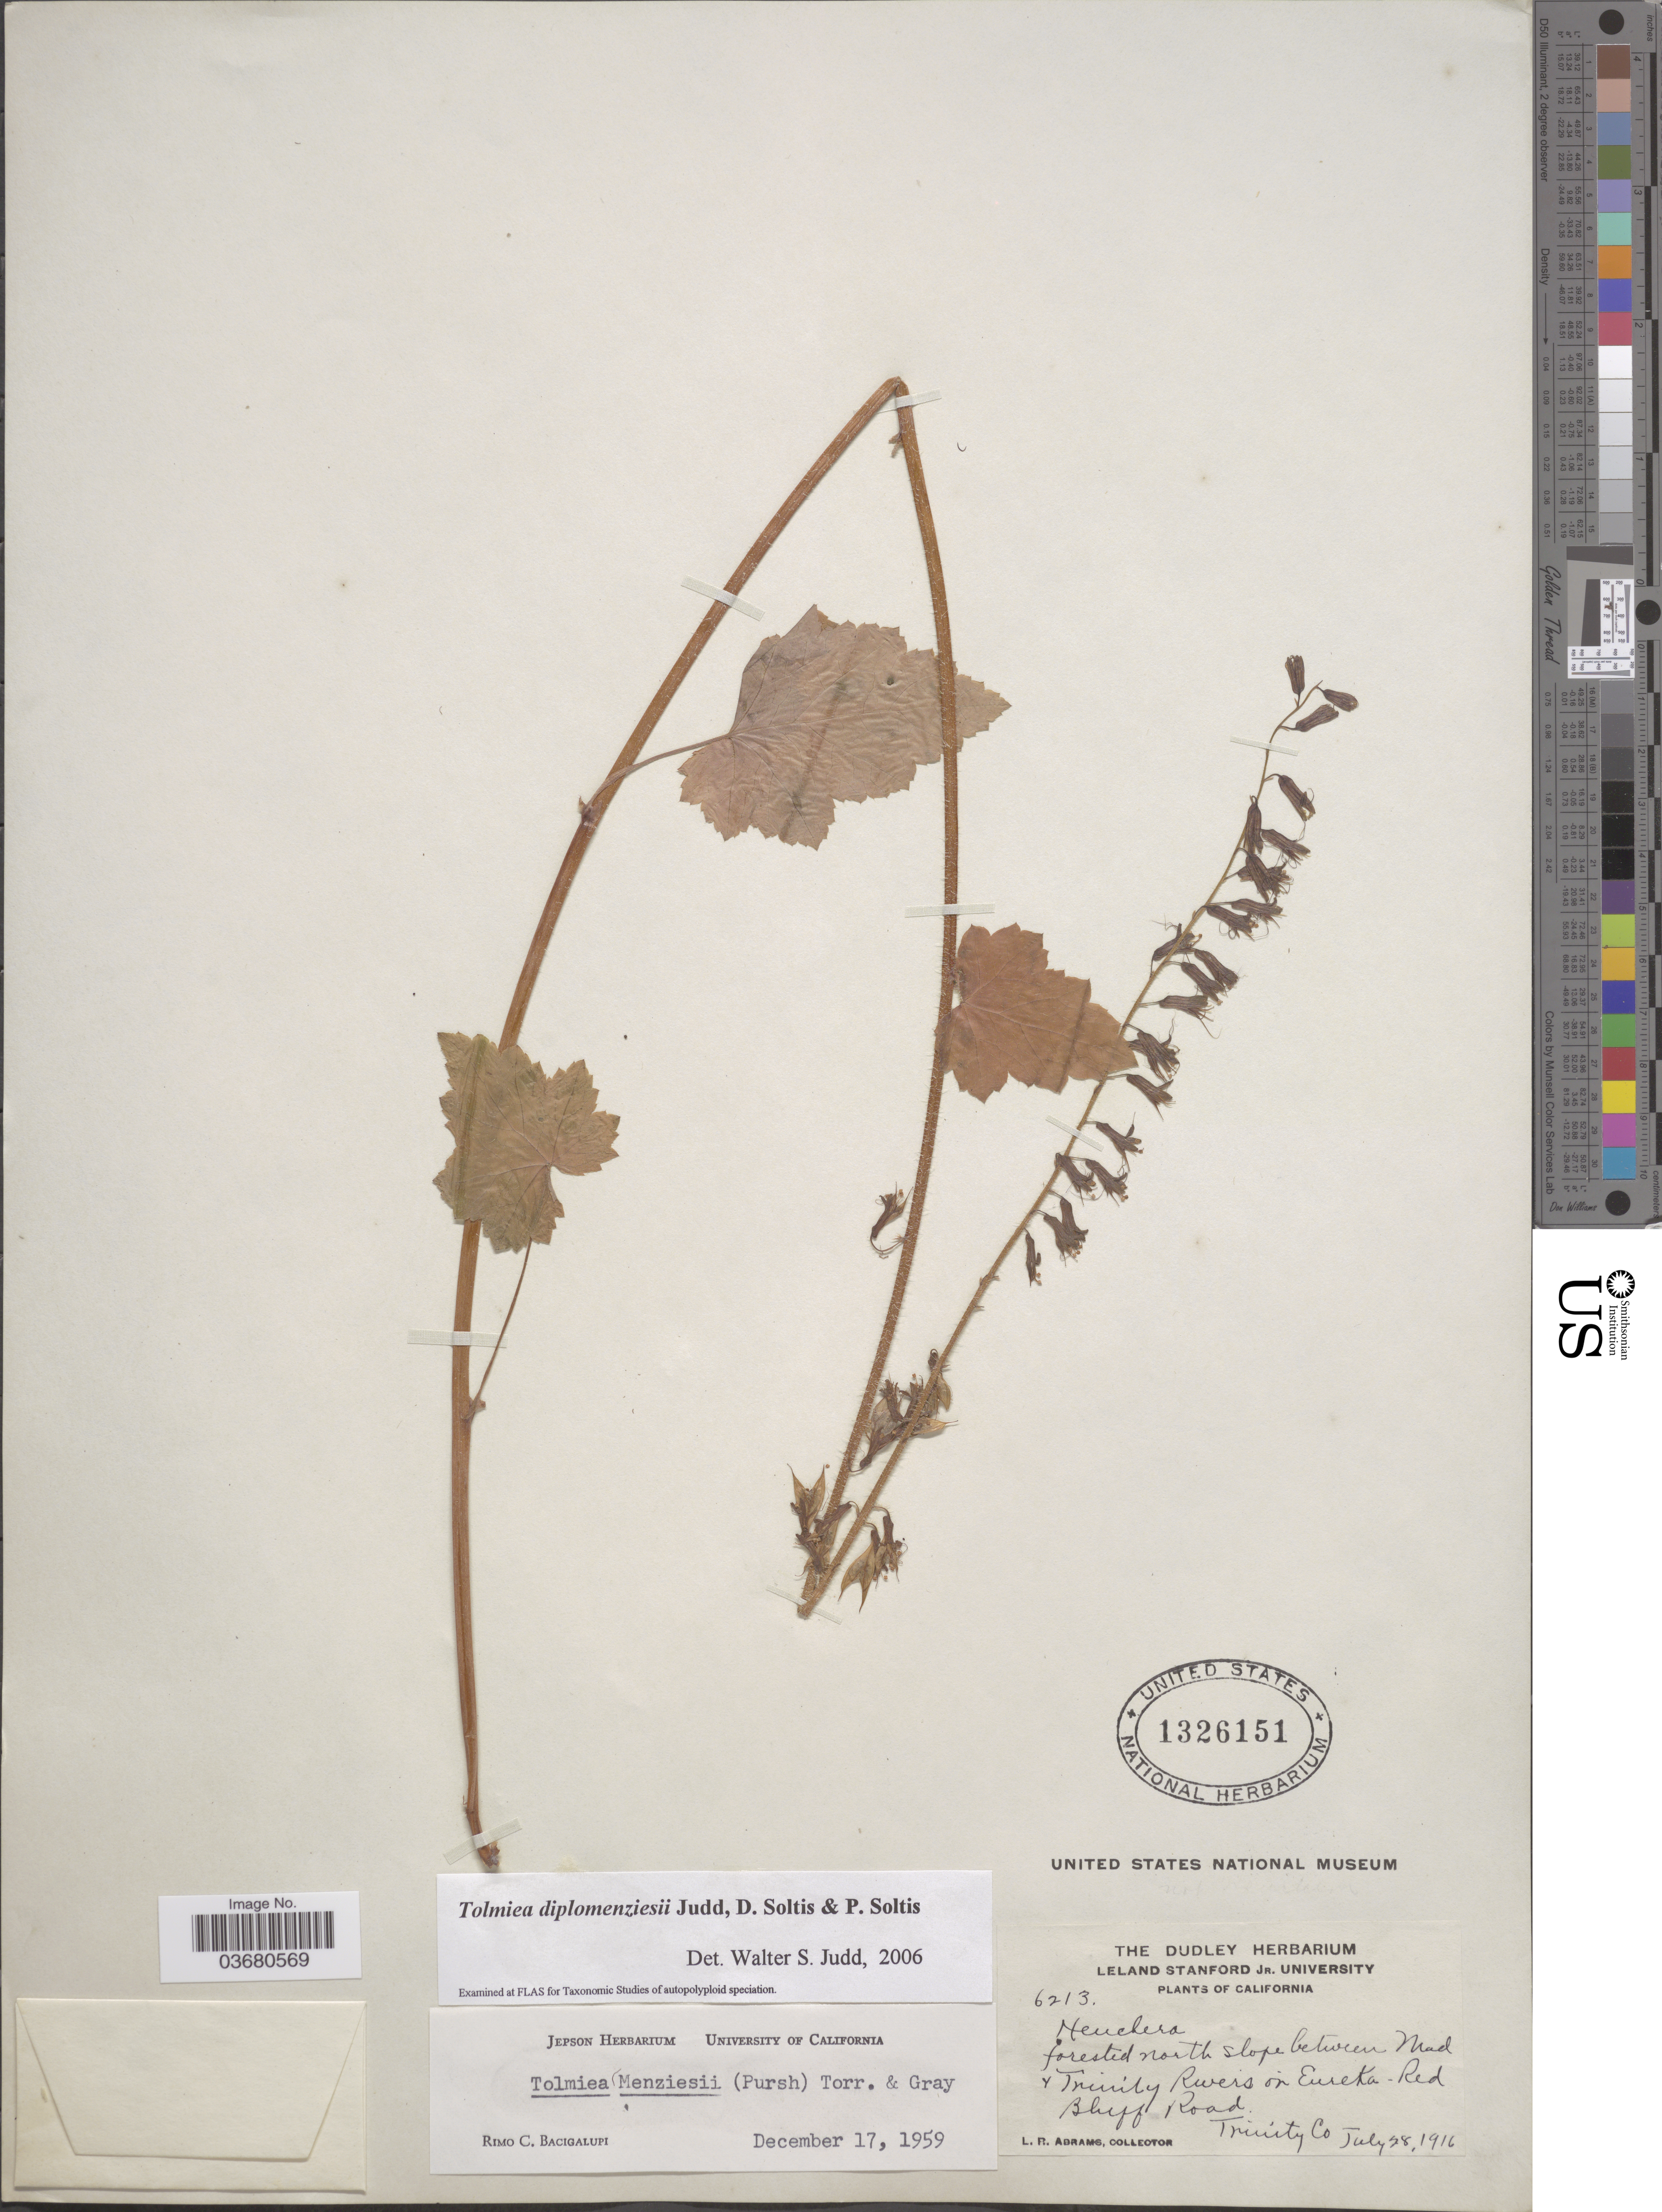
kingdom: Plantae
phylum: Tracheophyta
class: Magnoliopsida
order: Saxifragales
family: Saxifragaceae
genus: Tolmiea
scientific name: Tolmiea diplomenziesii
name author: Judd et al.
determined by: Judd, Walter S.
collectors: L. Abrams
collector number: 6213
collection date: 1916-07-28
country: United States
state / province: California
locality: Foreste north slope between Mad & Trinity Rivers on Eureka-Red Bluff Road.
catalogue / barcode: US 1326151